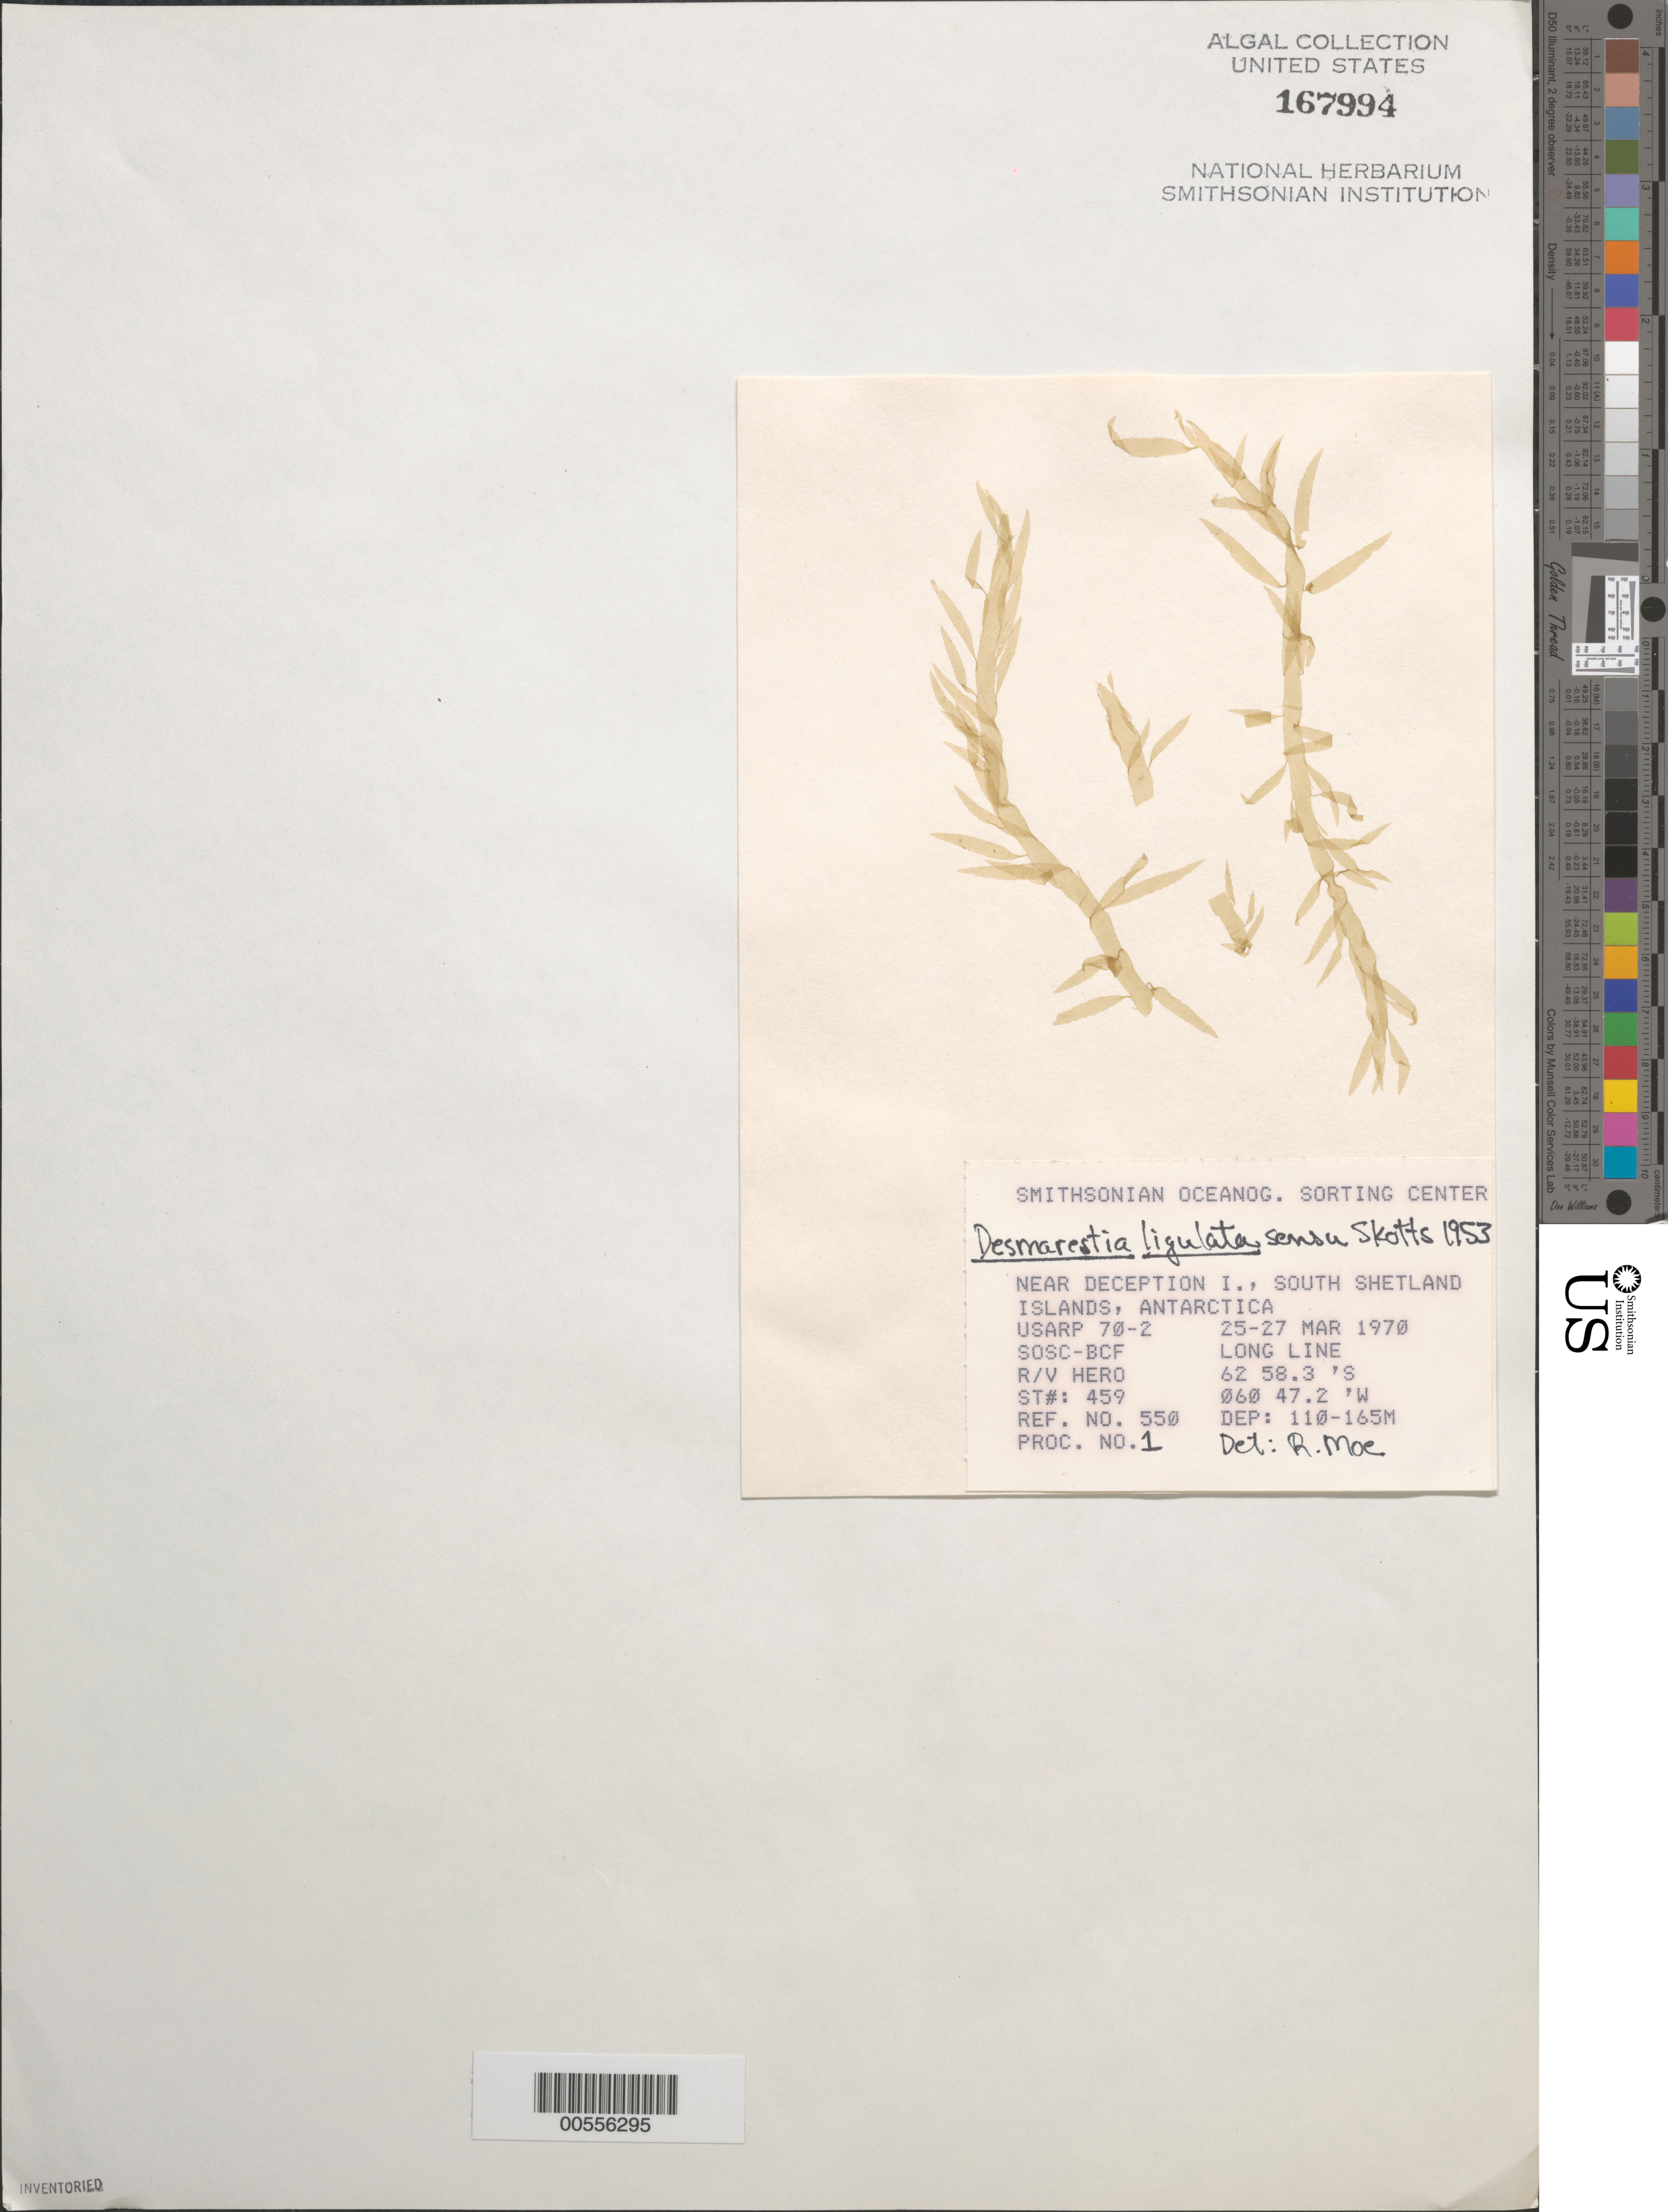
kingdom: Chromista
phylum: Ochrophyta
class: Phaeophyceae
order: Desmarestiales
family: Desmarestiaceae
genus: Desmarestia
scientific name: Desmarestia ligulata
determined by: Moe, R. L.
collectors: SOSC-BCF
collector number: Station 459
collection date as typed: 25 Mar 1970 TO 27 Mar 1970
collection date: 1970-03-25/1970-03-27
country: Antarctica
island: Deception Island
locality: Near Deception Island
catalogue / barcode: US 167994